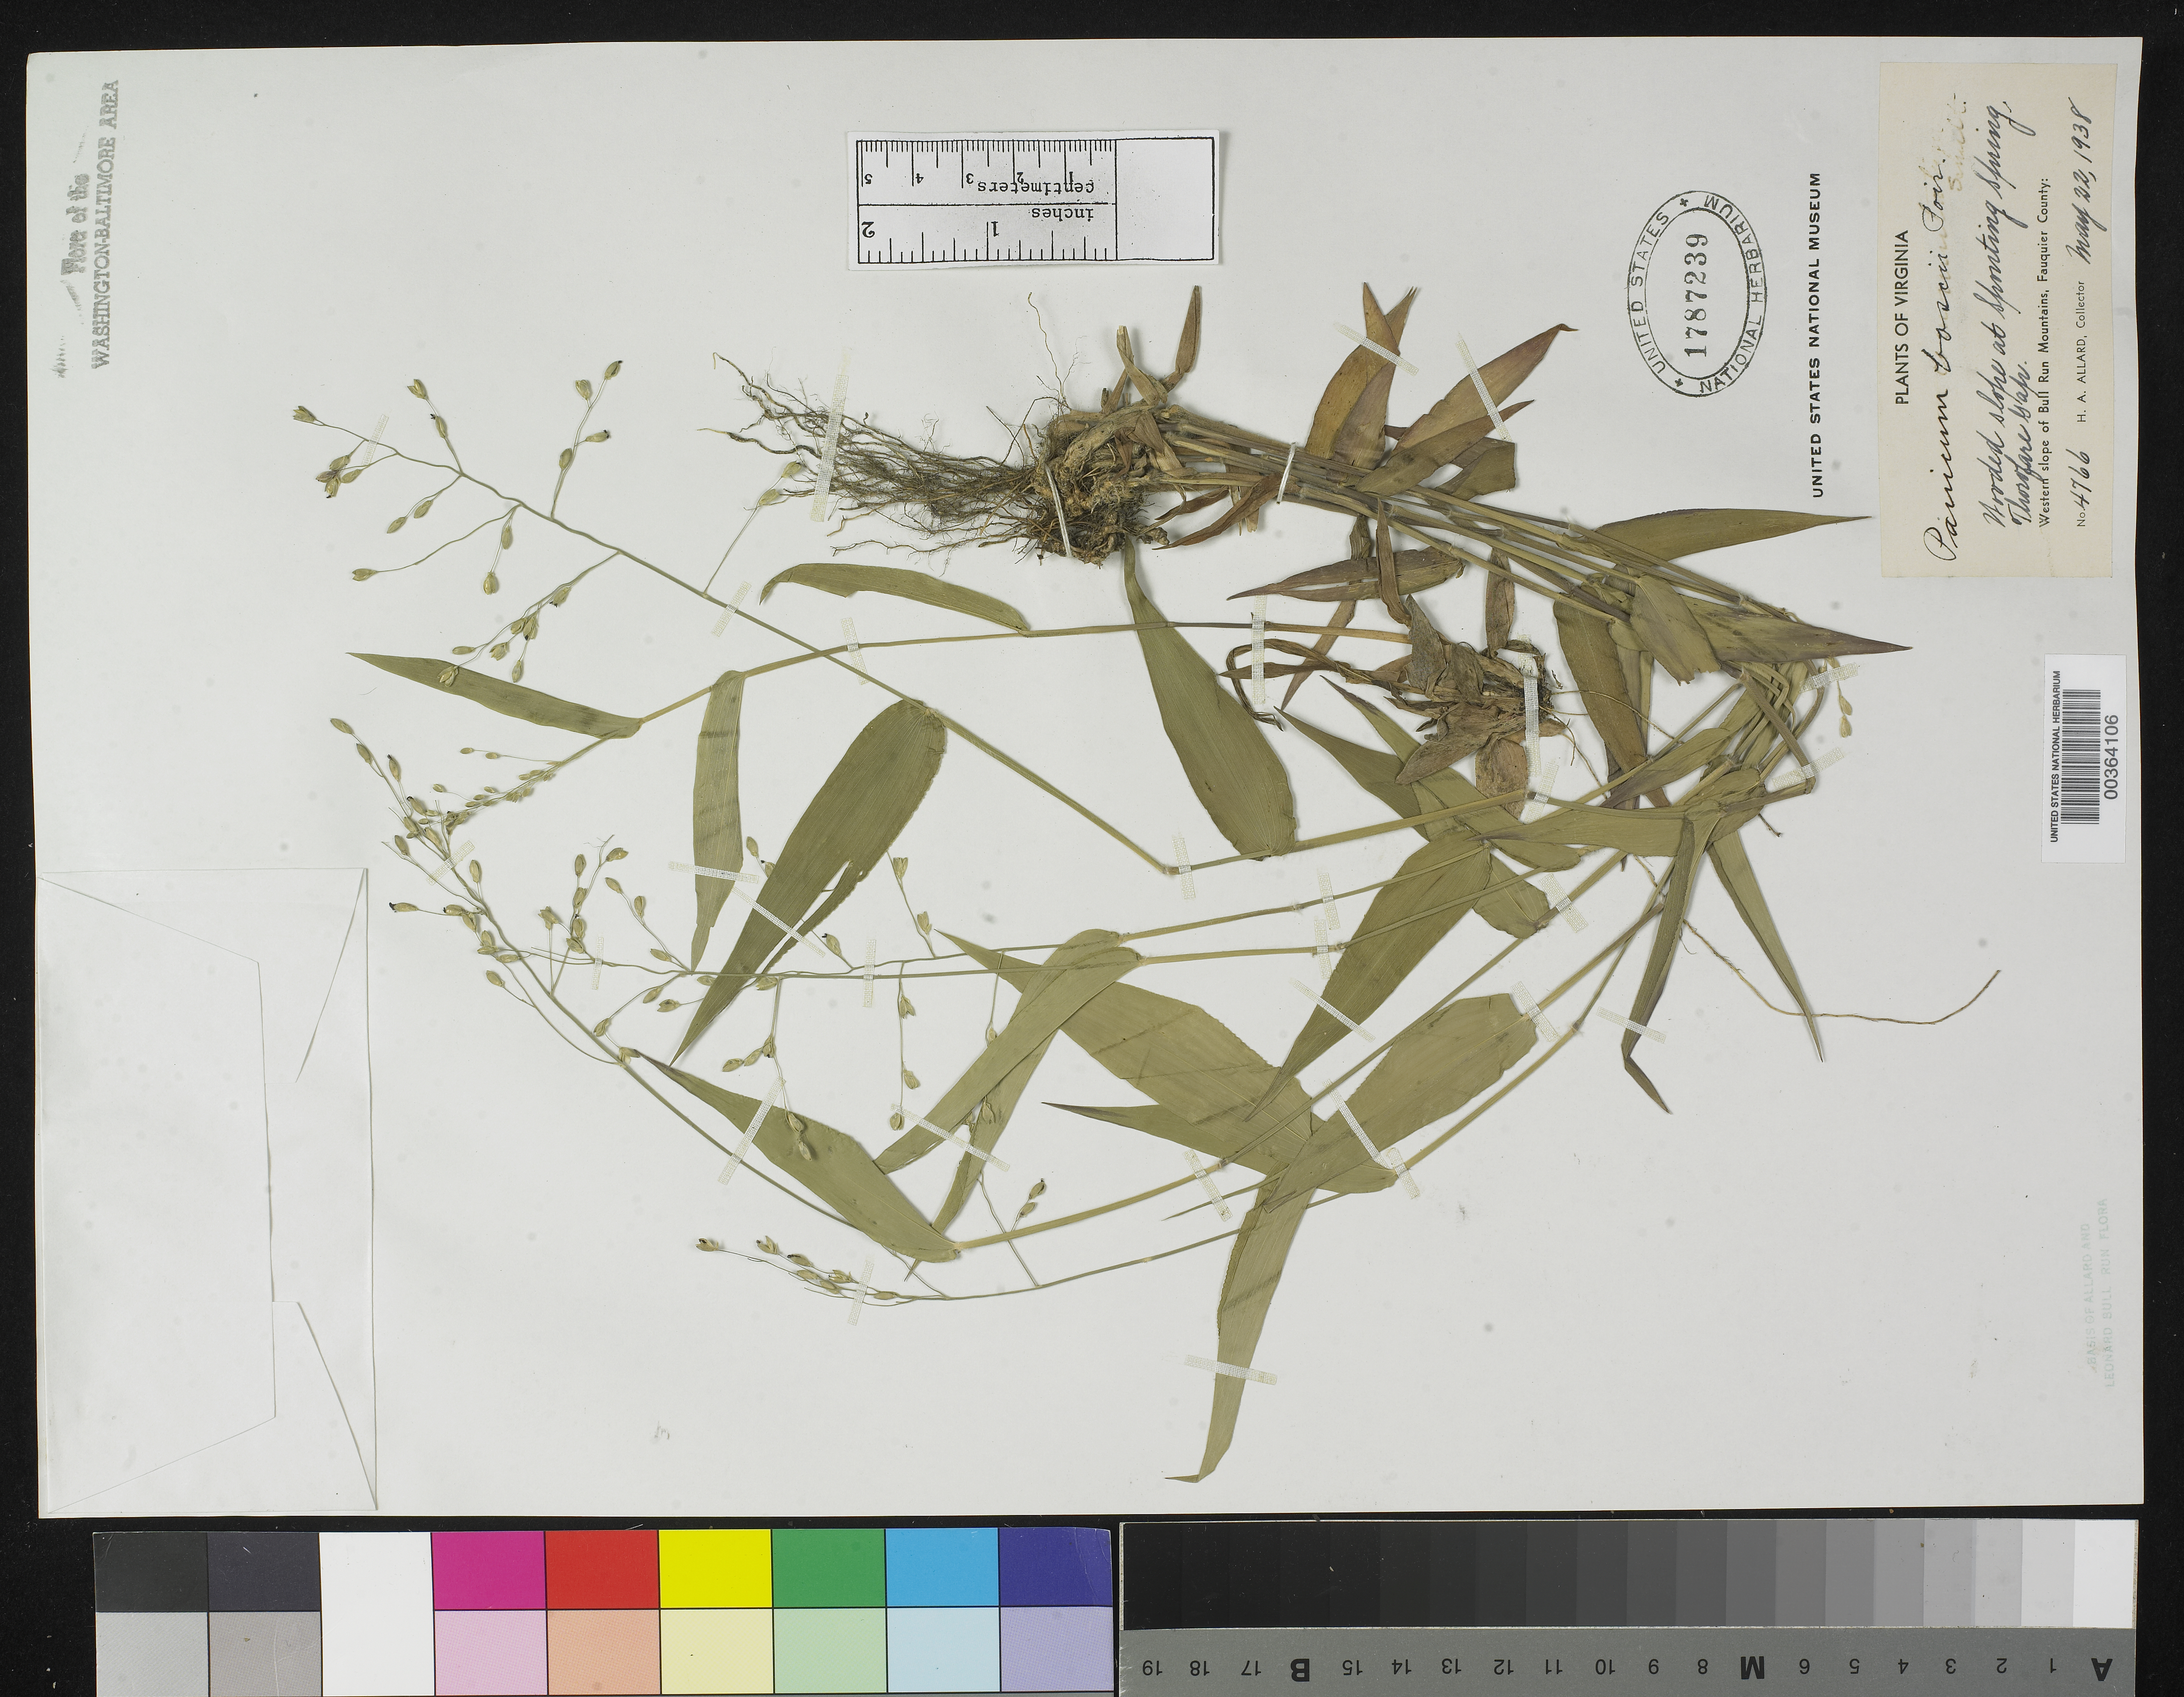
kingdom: Plantae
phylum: Tracheophyta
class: Liliopsida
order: Poales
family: Poaceae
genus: Dichanthelium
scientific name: Dichanthelium boscii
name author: (Poir.) Gould & C.A. Clark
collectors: H. A. Allard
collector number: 4766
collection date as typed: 22 May 1938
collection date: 1938-05-22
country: United States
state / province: Virginia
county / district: Fauquier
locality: Spouting Spring, Thorofare Gap Bull Run Mts.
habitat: Wooded slope at Spouting Spring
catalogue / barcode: US 1787239